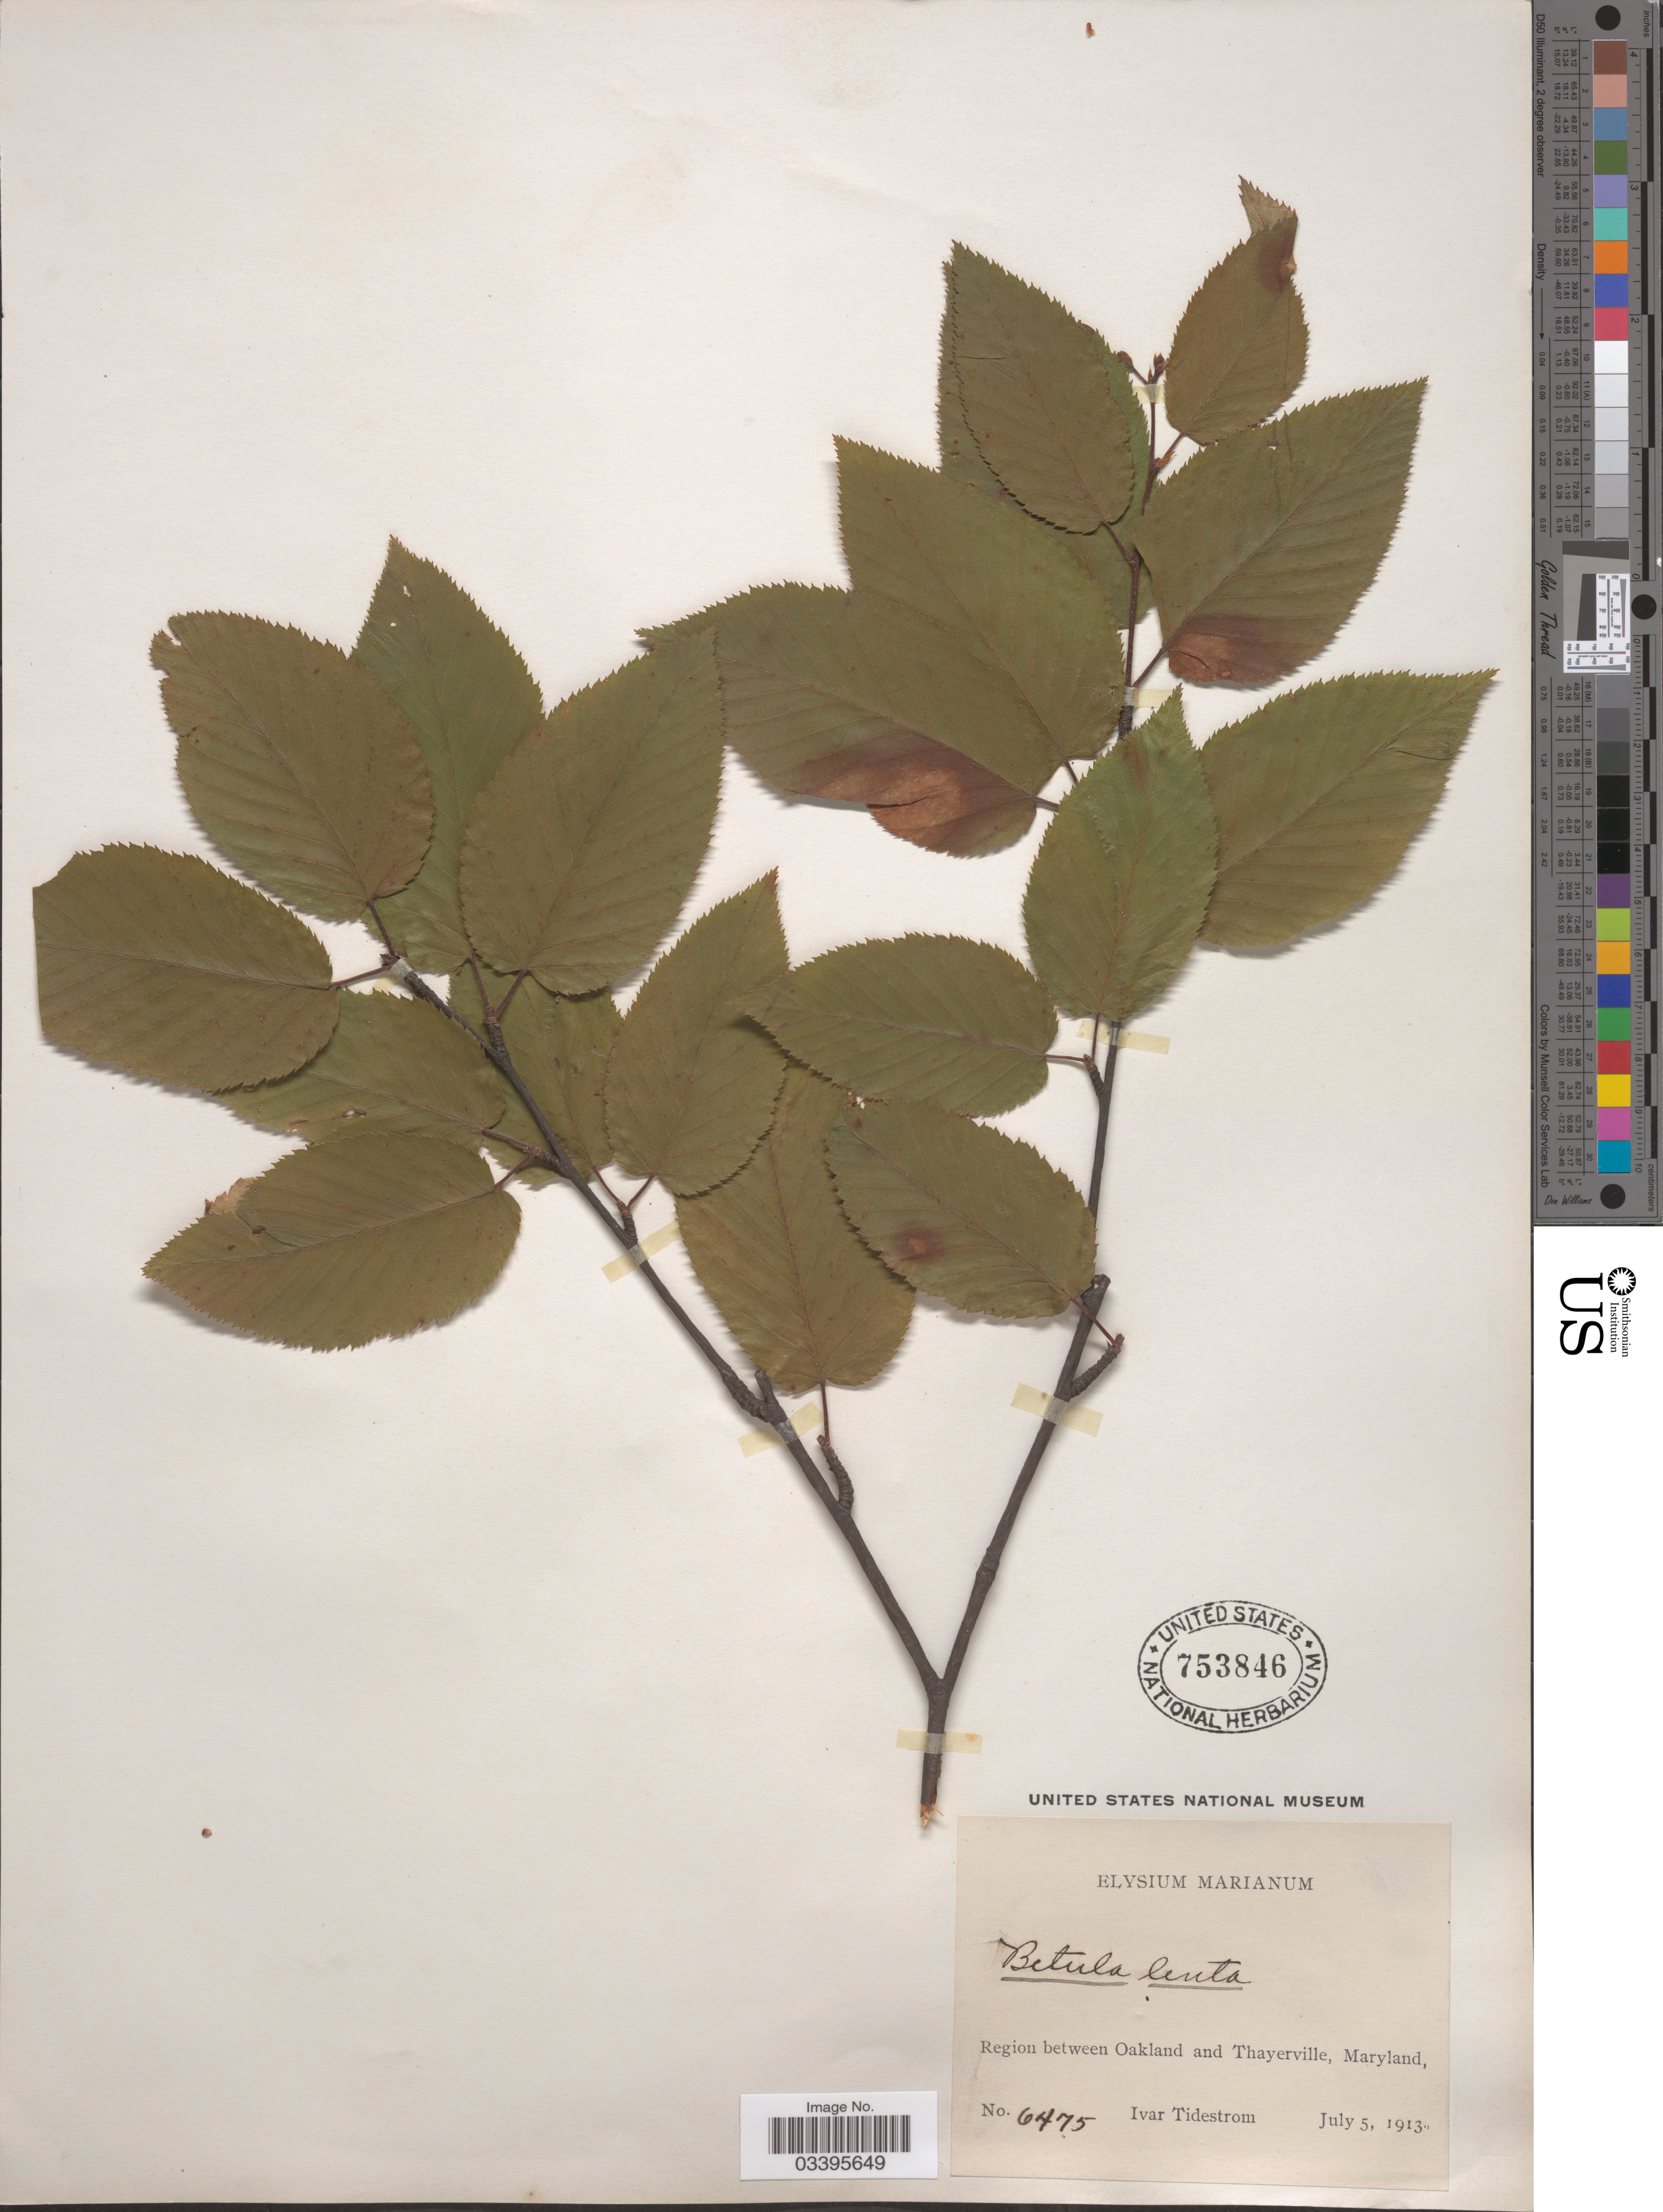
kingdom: Plantae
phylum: Tracheophyta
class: Magnoliopsida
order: Fagales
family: Betulaceae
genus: Betula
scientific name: Betula lenta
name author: L.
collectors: I. F. Tidestrom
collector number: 6475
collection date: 1913-07-05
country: United States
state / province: Maryland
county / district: Garrett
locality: Region between Oakland and Thayerville.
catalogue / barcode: US 753846